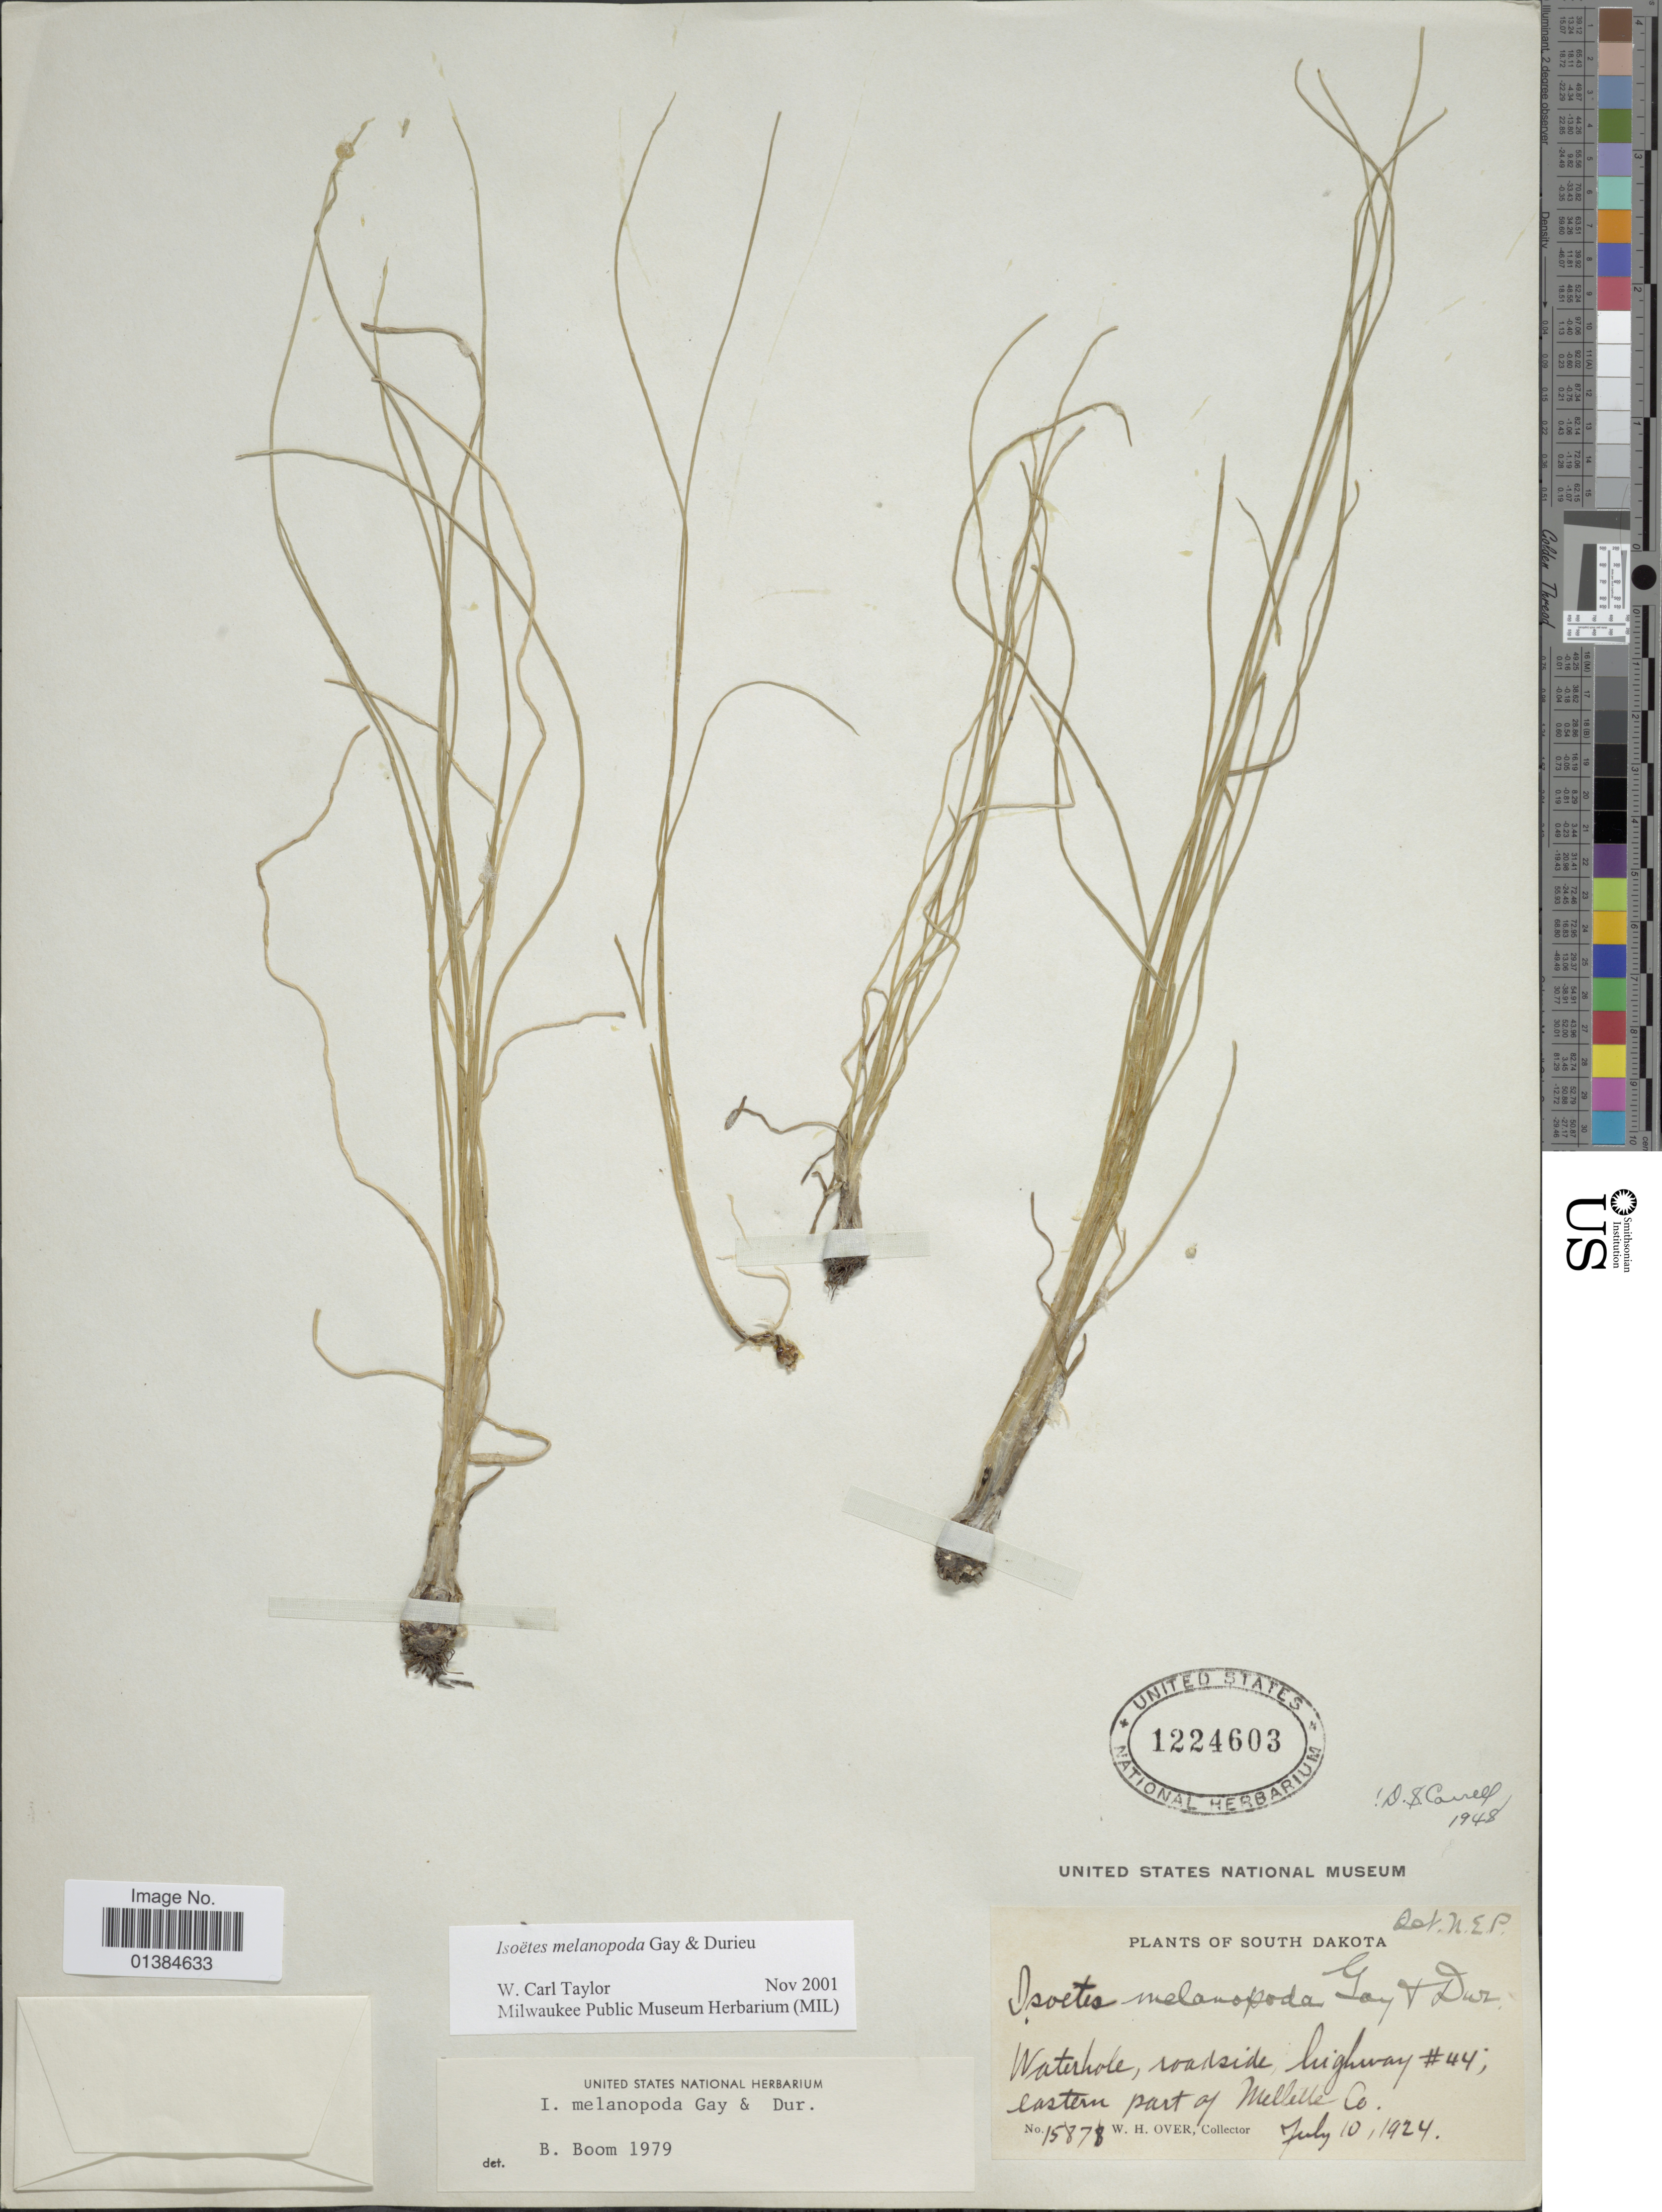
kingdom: Plantae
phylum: Tracheophyta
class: Lycopodiopsida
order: Isoetales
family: Isoetaceae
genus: Isoetes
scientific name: Isoetes melanopoda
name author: J. Gay & Durieu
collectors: W. Over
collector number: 15878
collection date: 1924-07-10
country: United States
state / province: South Dakota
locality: Waterhole, roadside highway #44; eastern part of Mellelle Co.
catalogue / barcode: US 1224603